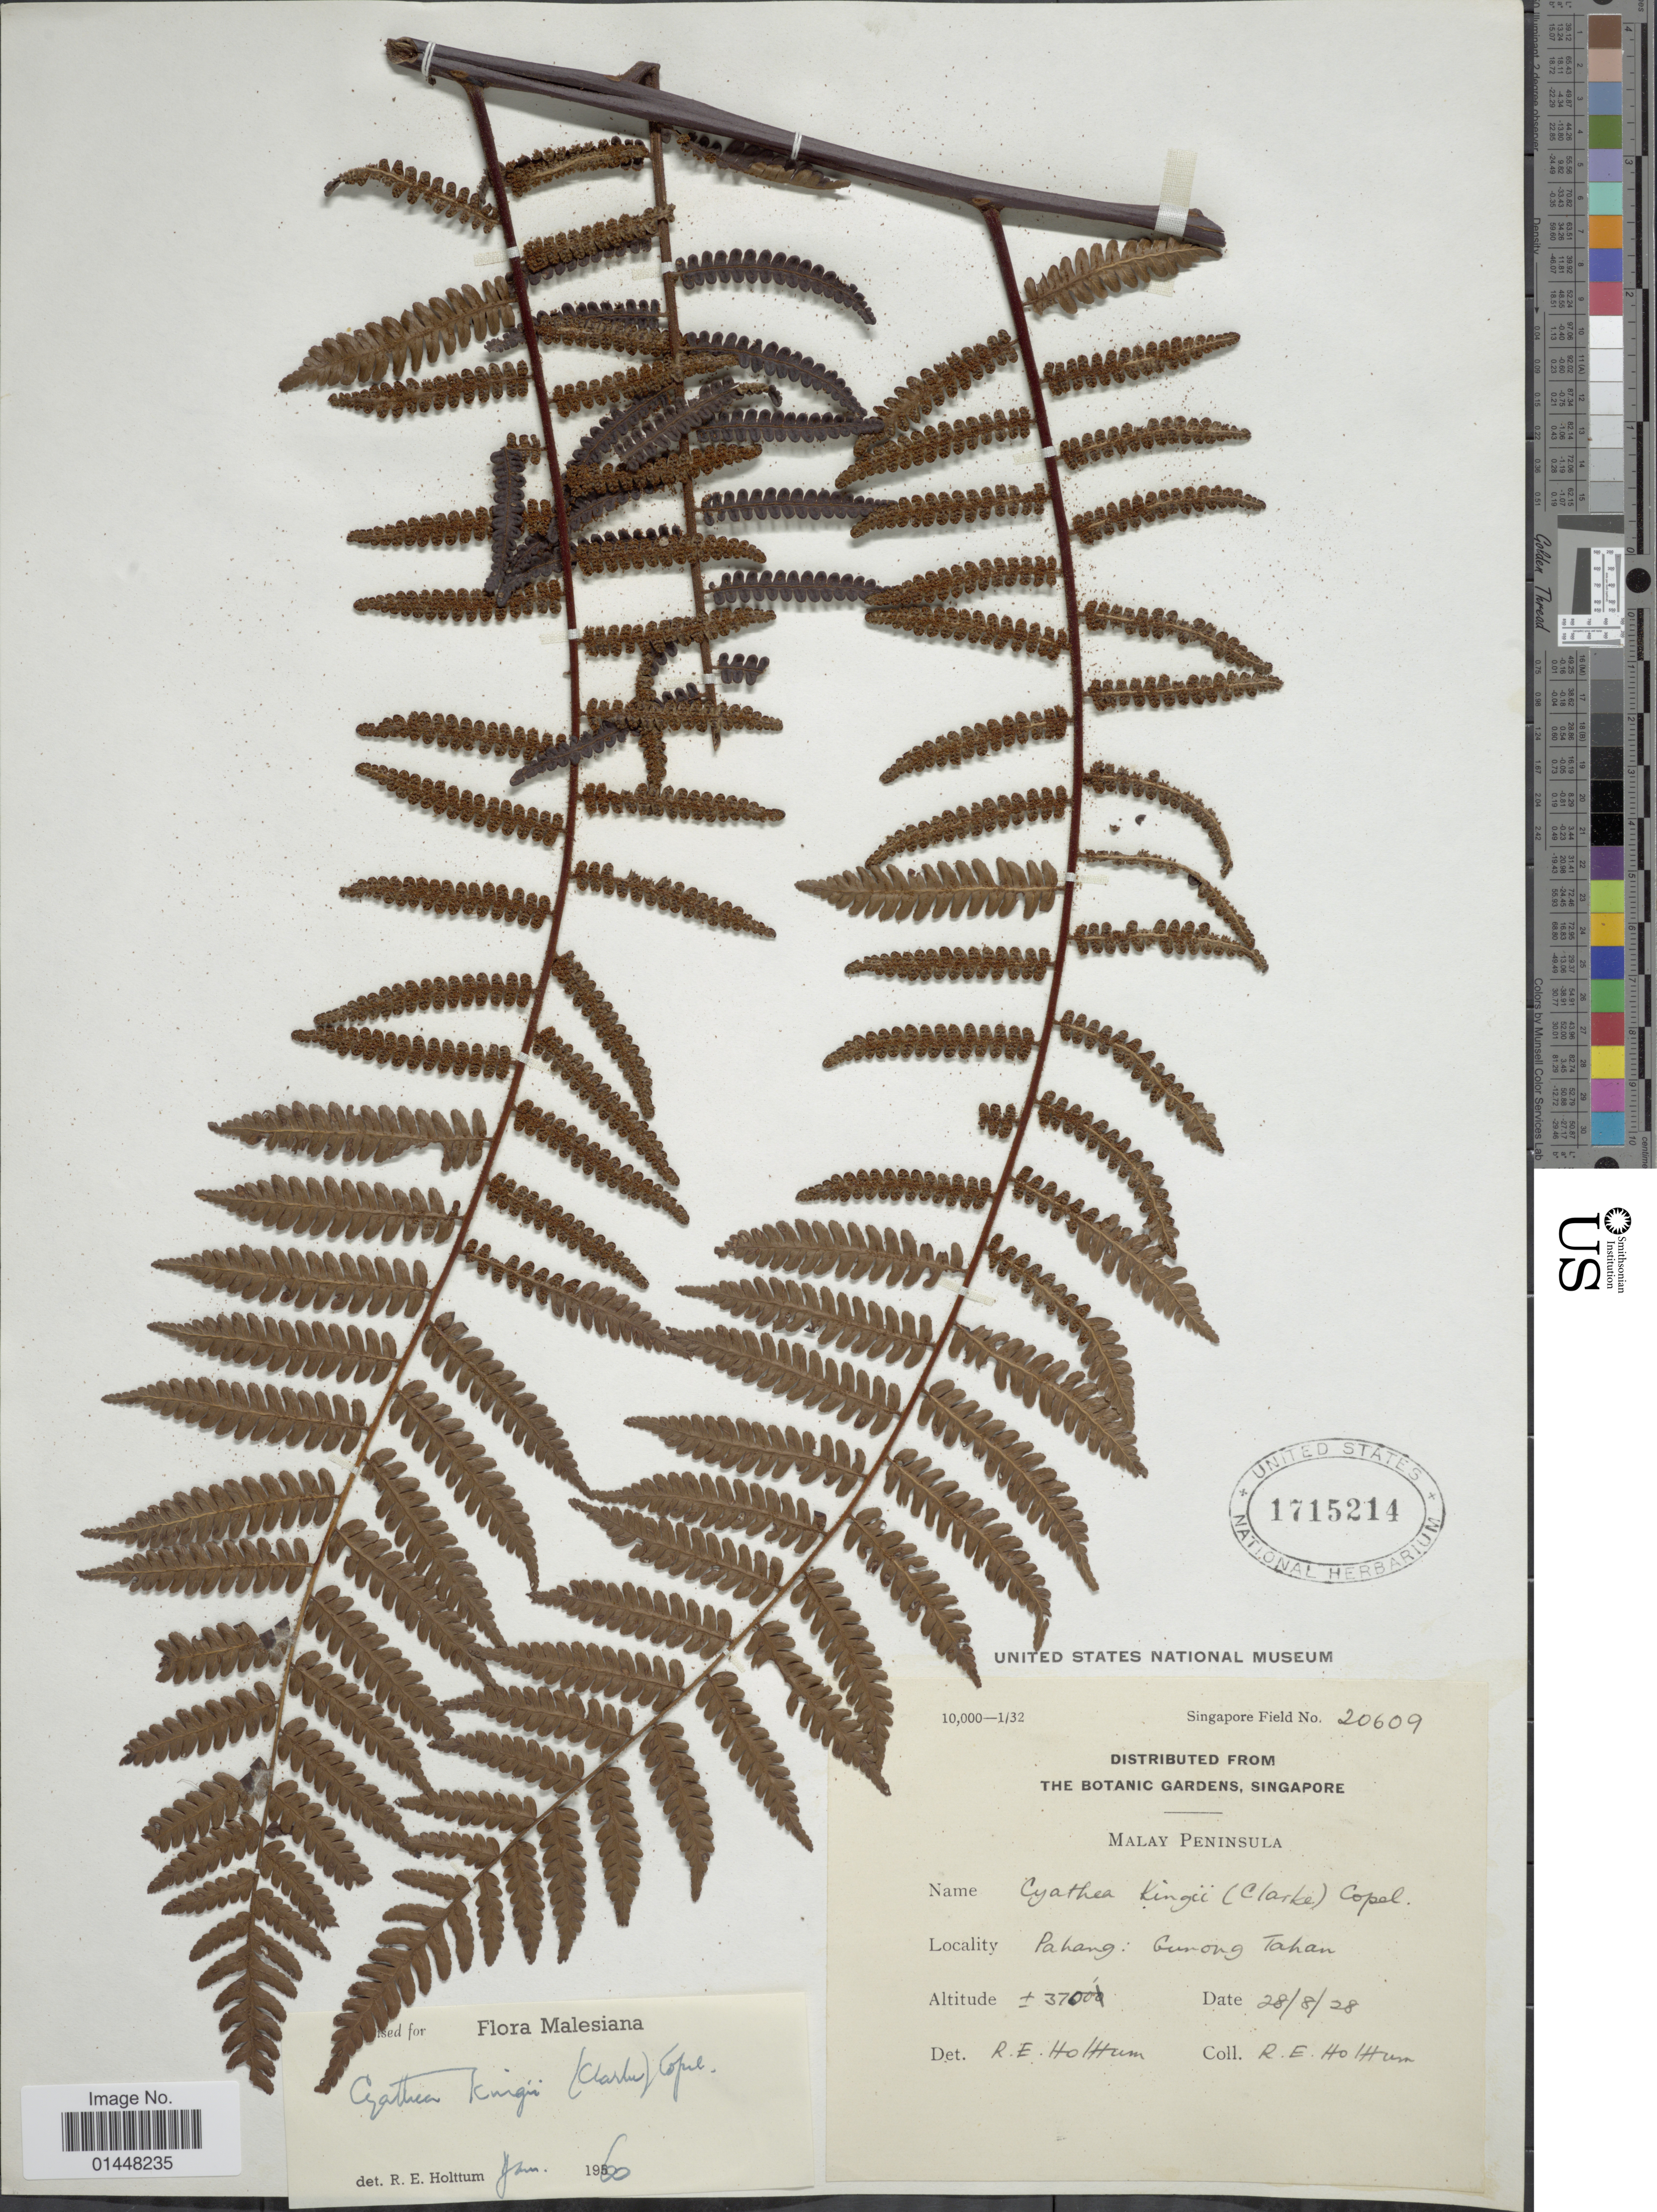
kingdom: Plantae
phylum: Tracheophyta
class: Polypodiopsida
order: Cyatheales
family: Cyatheaceae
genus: Gymnosphaera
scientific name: Gymnosphaera kingii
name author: (Clarke) Copel.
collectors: R. E. Holttum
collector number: Sinagpore Field 20609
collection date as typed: Transcribed d/m/y: 28/8/28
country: Malaysia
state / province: Pahang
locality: Malaya Peninsula. Gunong Tahan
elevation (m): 1128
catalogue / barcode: US 1715214